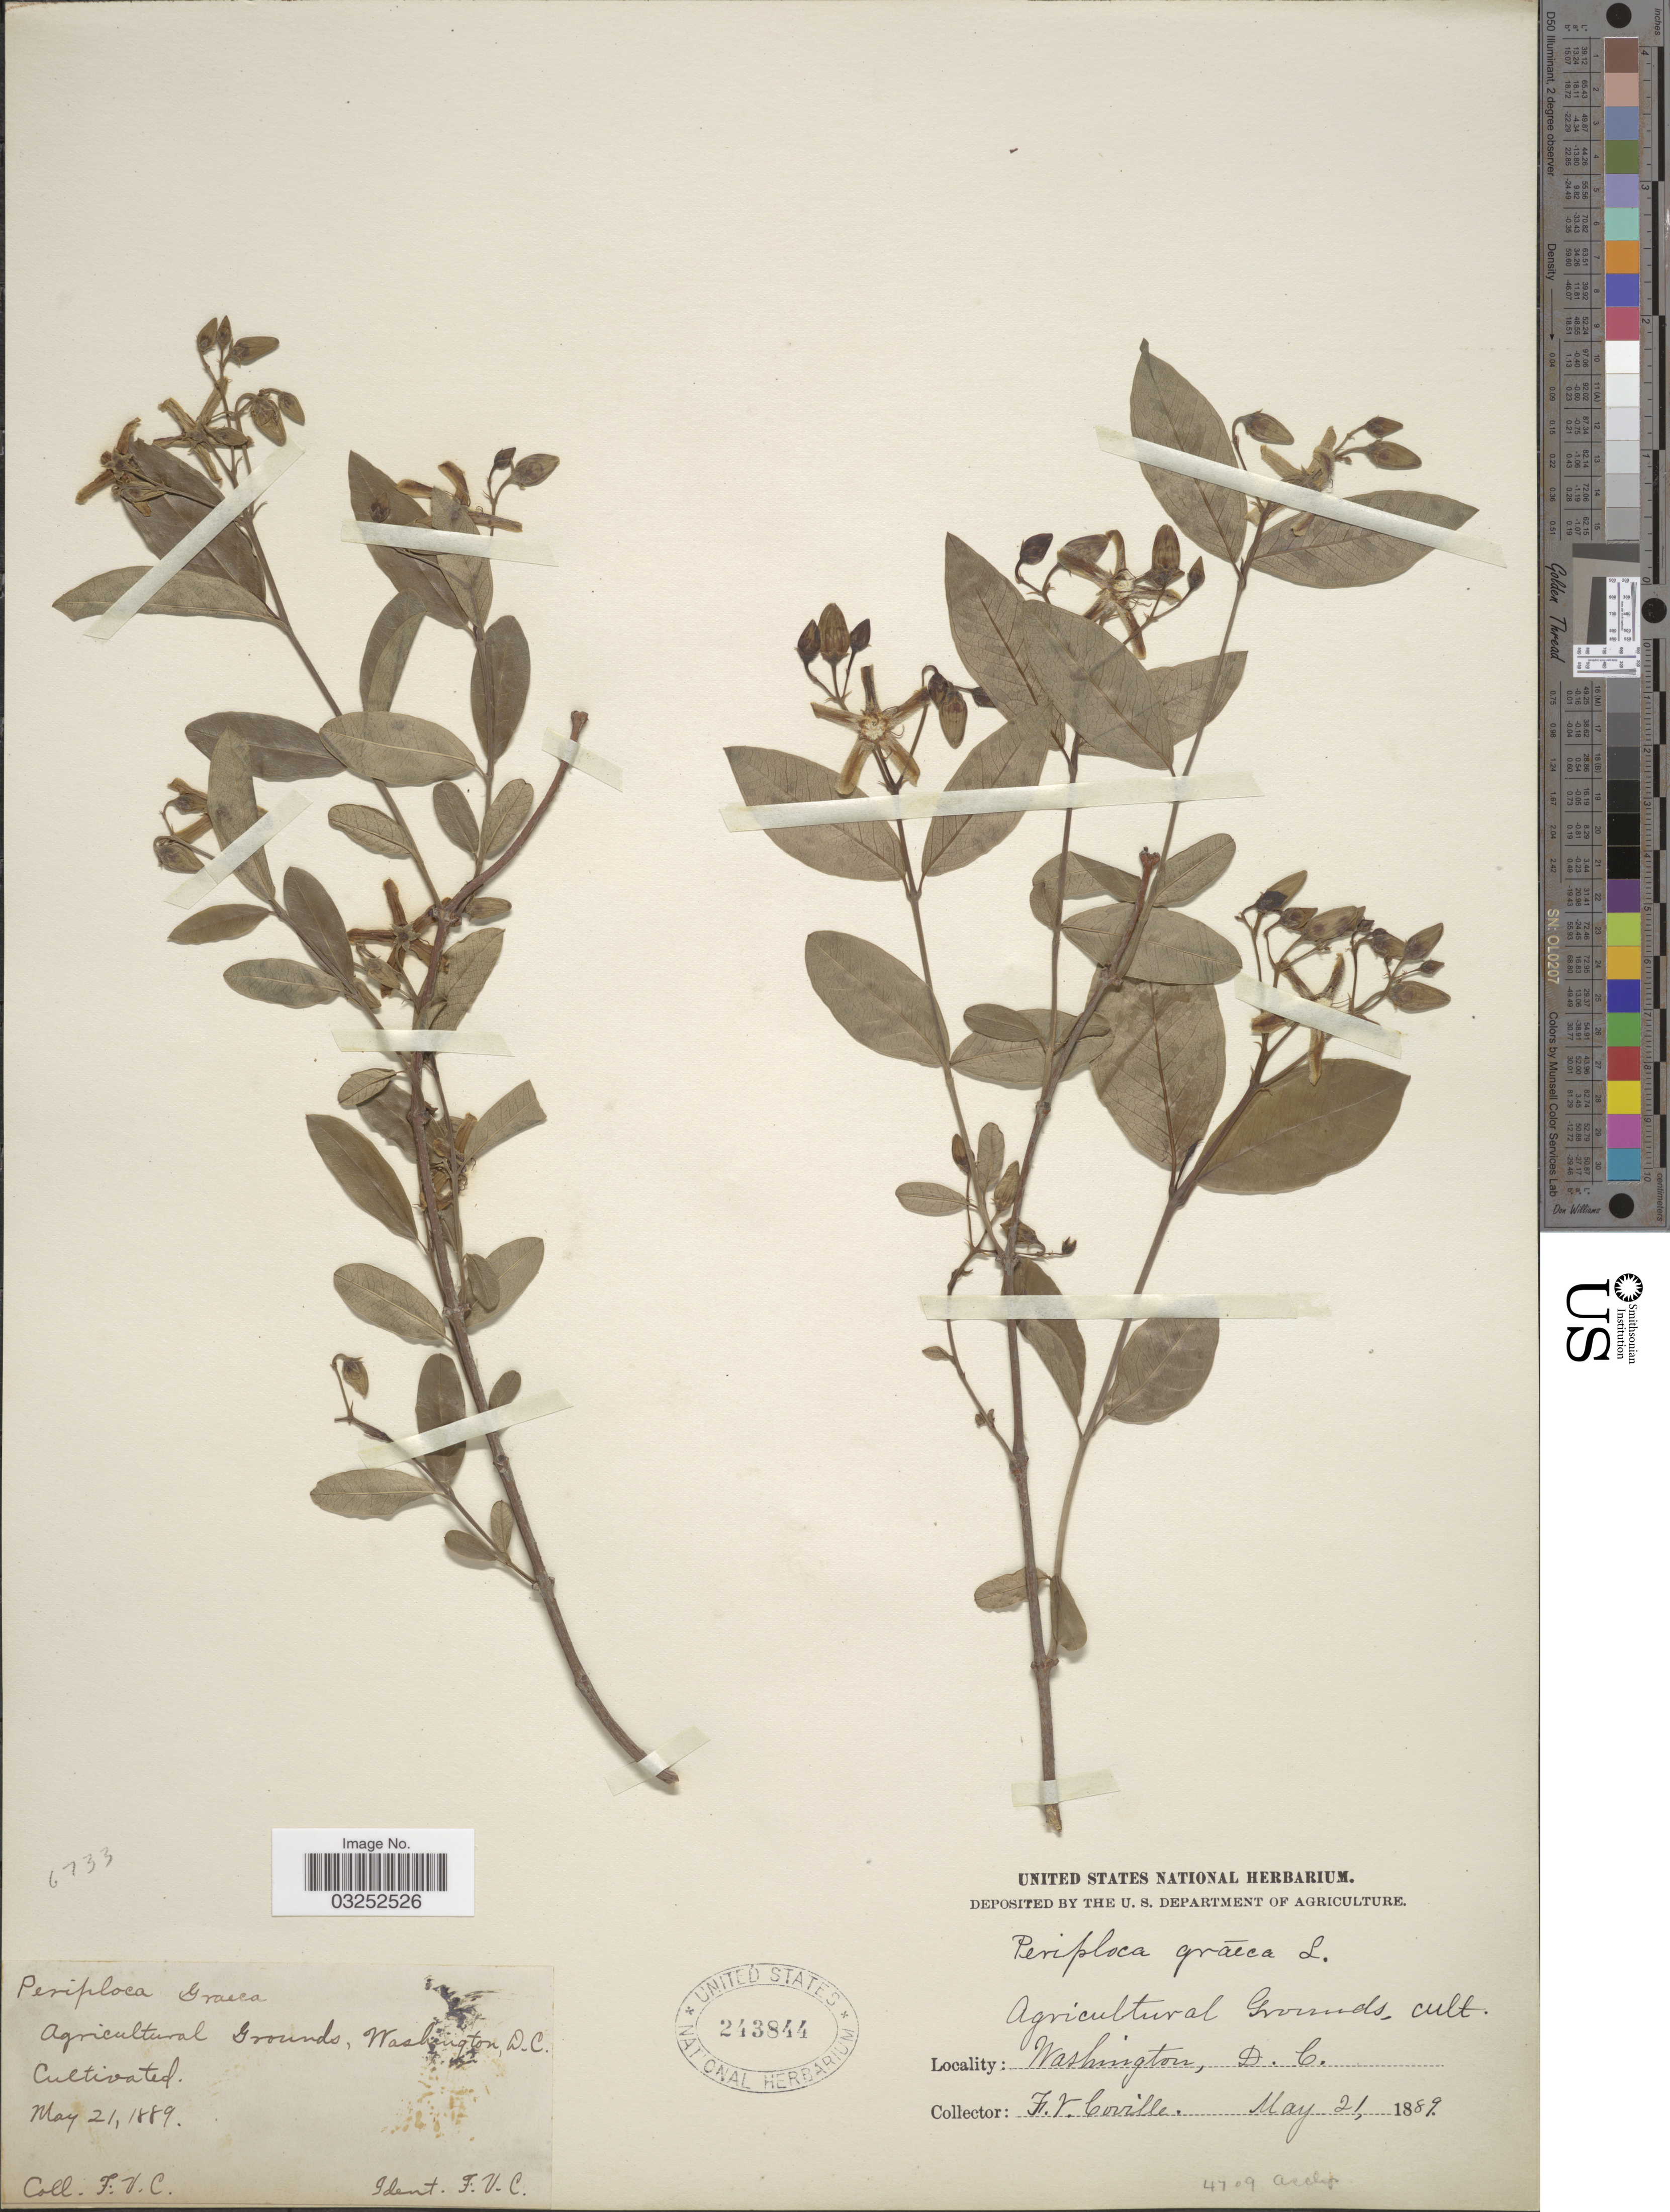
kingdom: Plantae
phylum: Tracheophyta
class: Magnoliopsida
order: Gentianales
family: Apocynaceae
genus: Periploca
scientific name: Periploca graeca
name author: L.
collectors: F. V. Coville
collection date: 1889-05-21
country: United States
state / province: District of Columbia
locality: Agricultural Grounds. Washington, D.C.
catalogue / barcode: US 243844